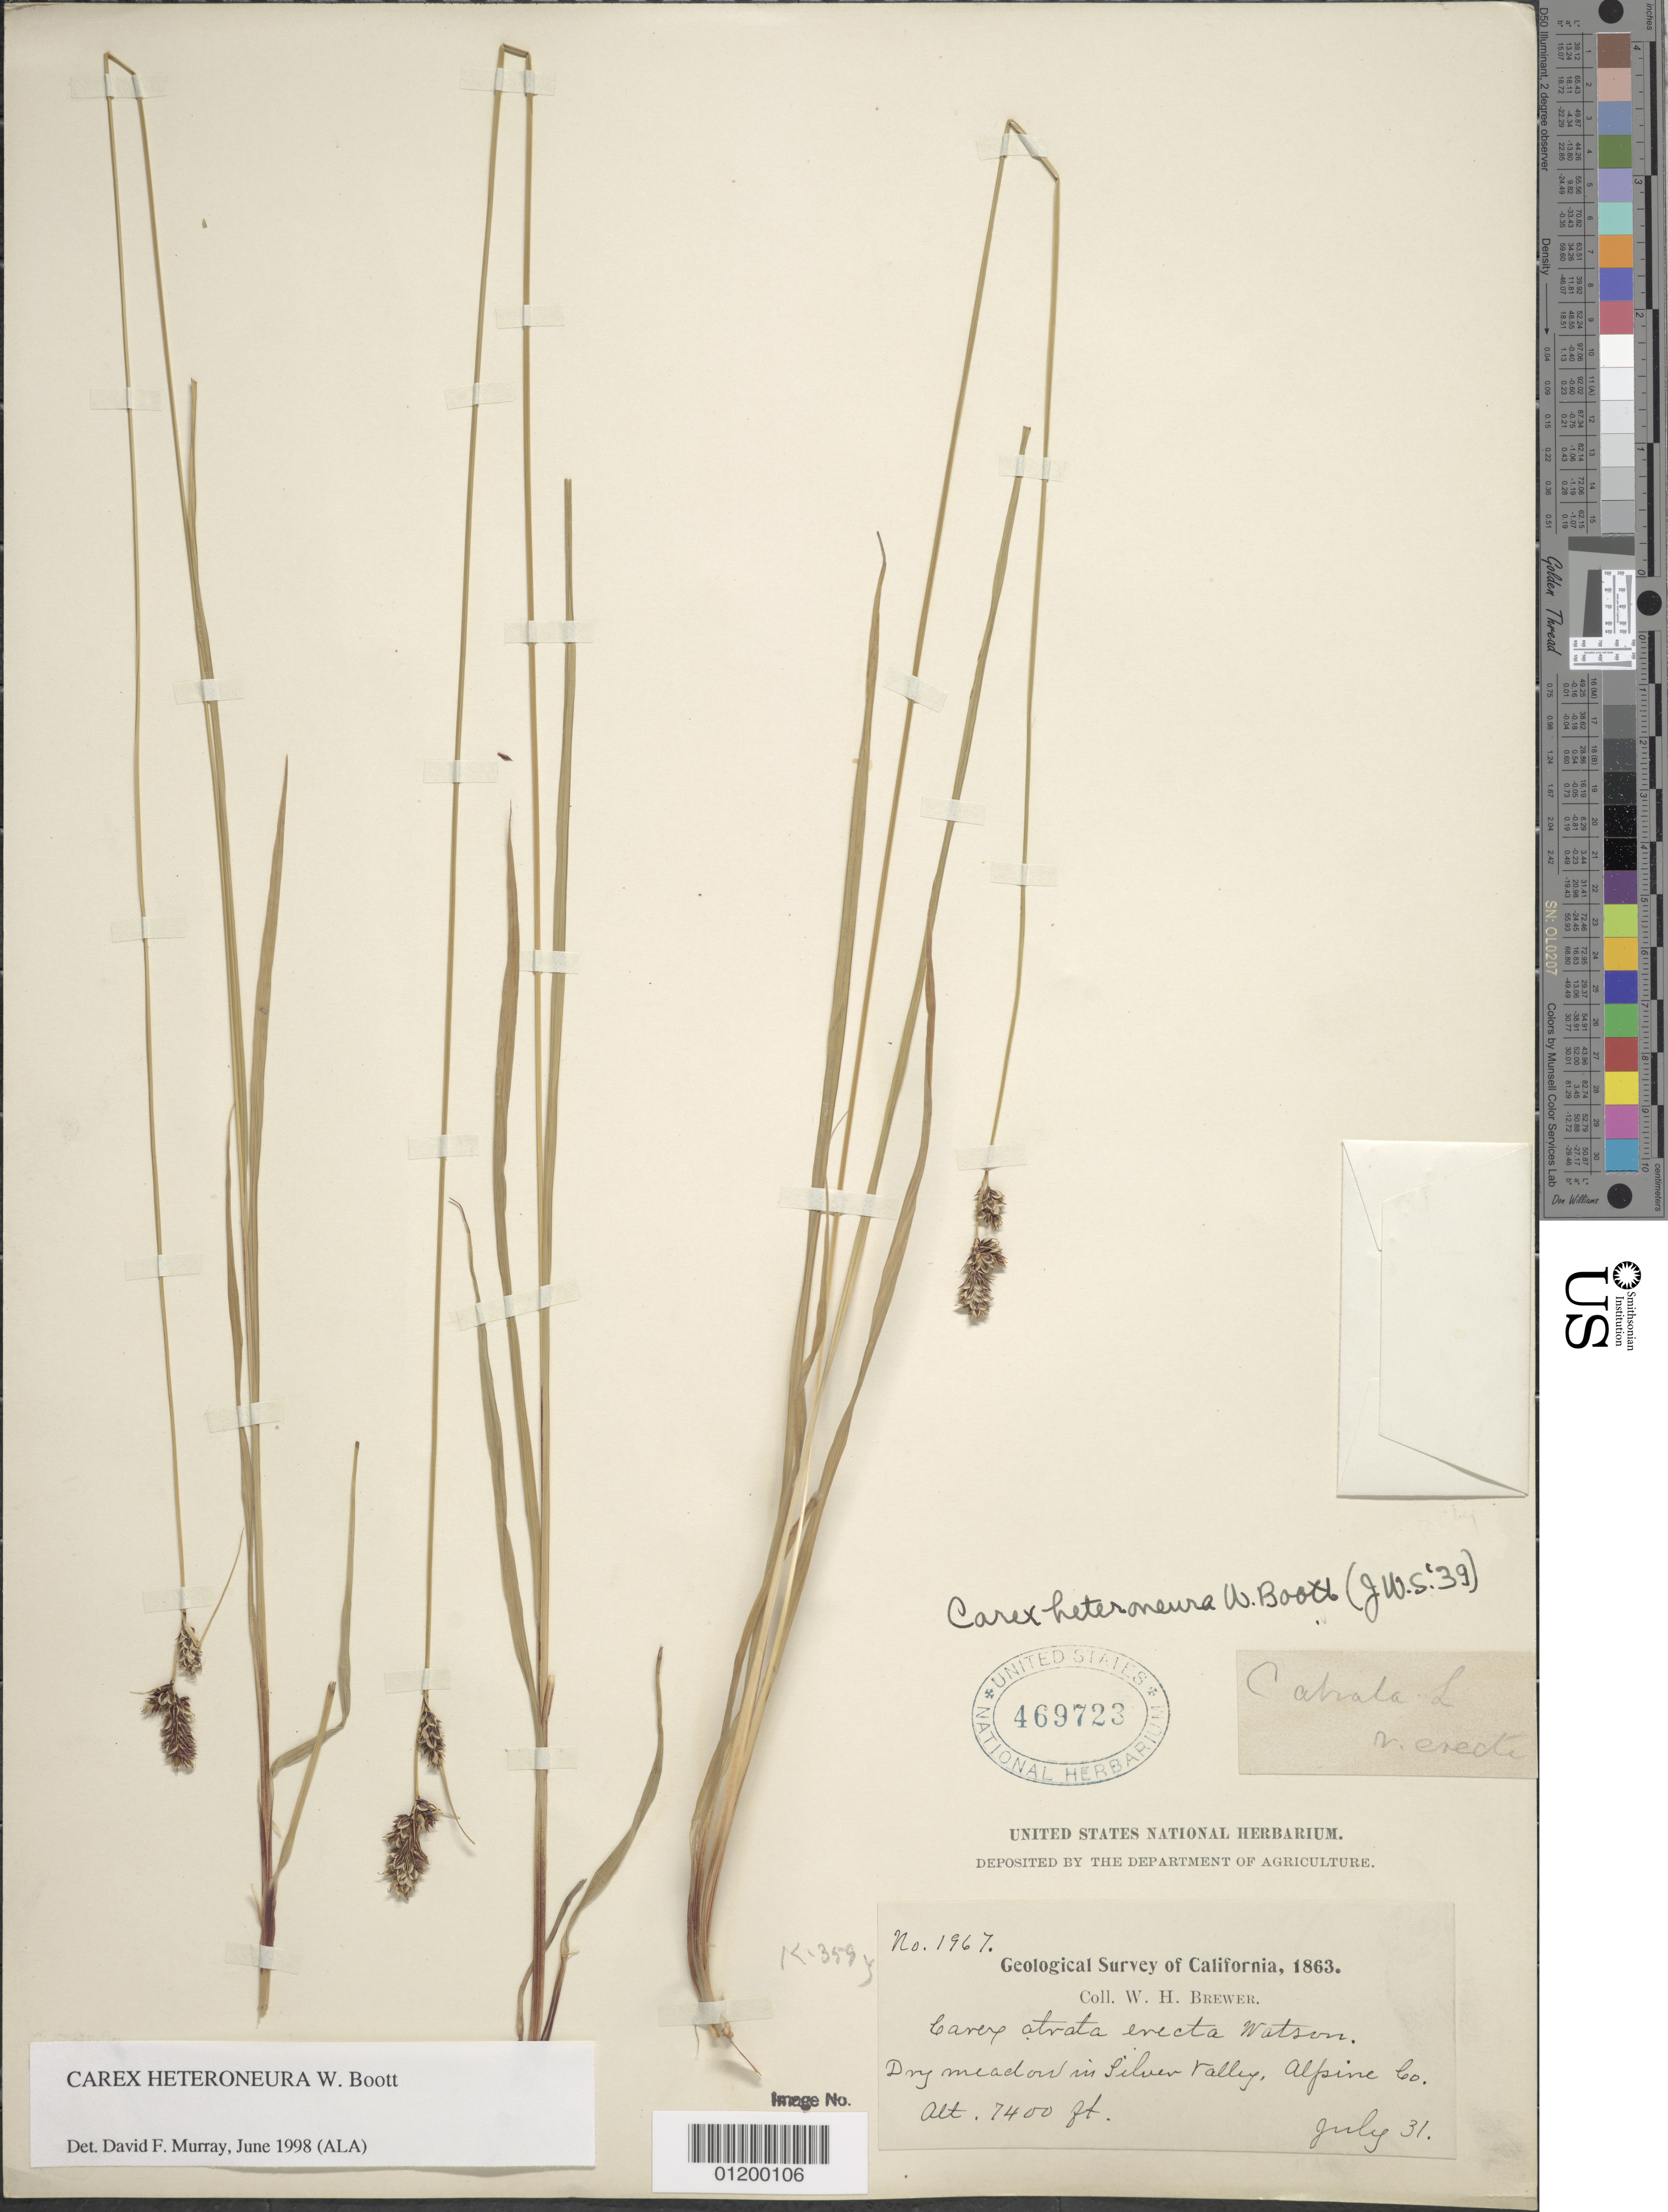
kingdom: Plantae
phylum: Tracheophyta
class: Liliopsida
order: Poales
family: Cyperaceae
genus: Carex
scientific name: Carex heteroneura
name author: S. Watson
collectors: W. H. Brewer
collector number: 1967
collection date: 1863-07-31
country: United States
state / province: California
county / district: Alpine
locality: Silver Valley.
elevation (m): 2256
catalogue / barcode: US 469723